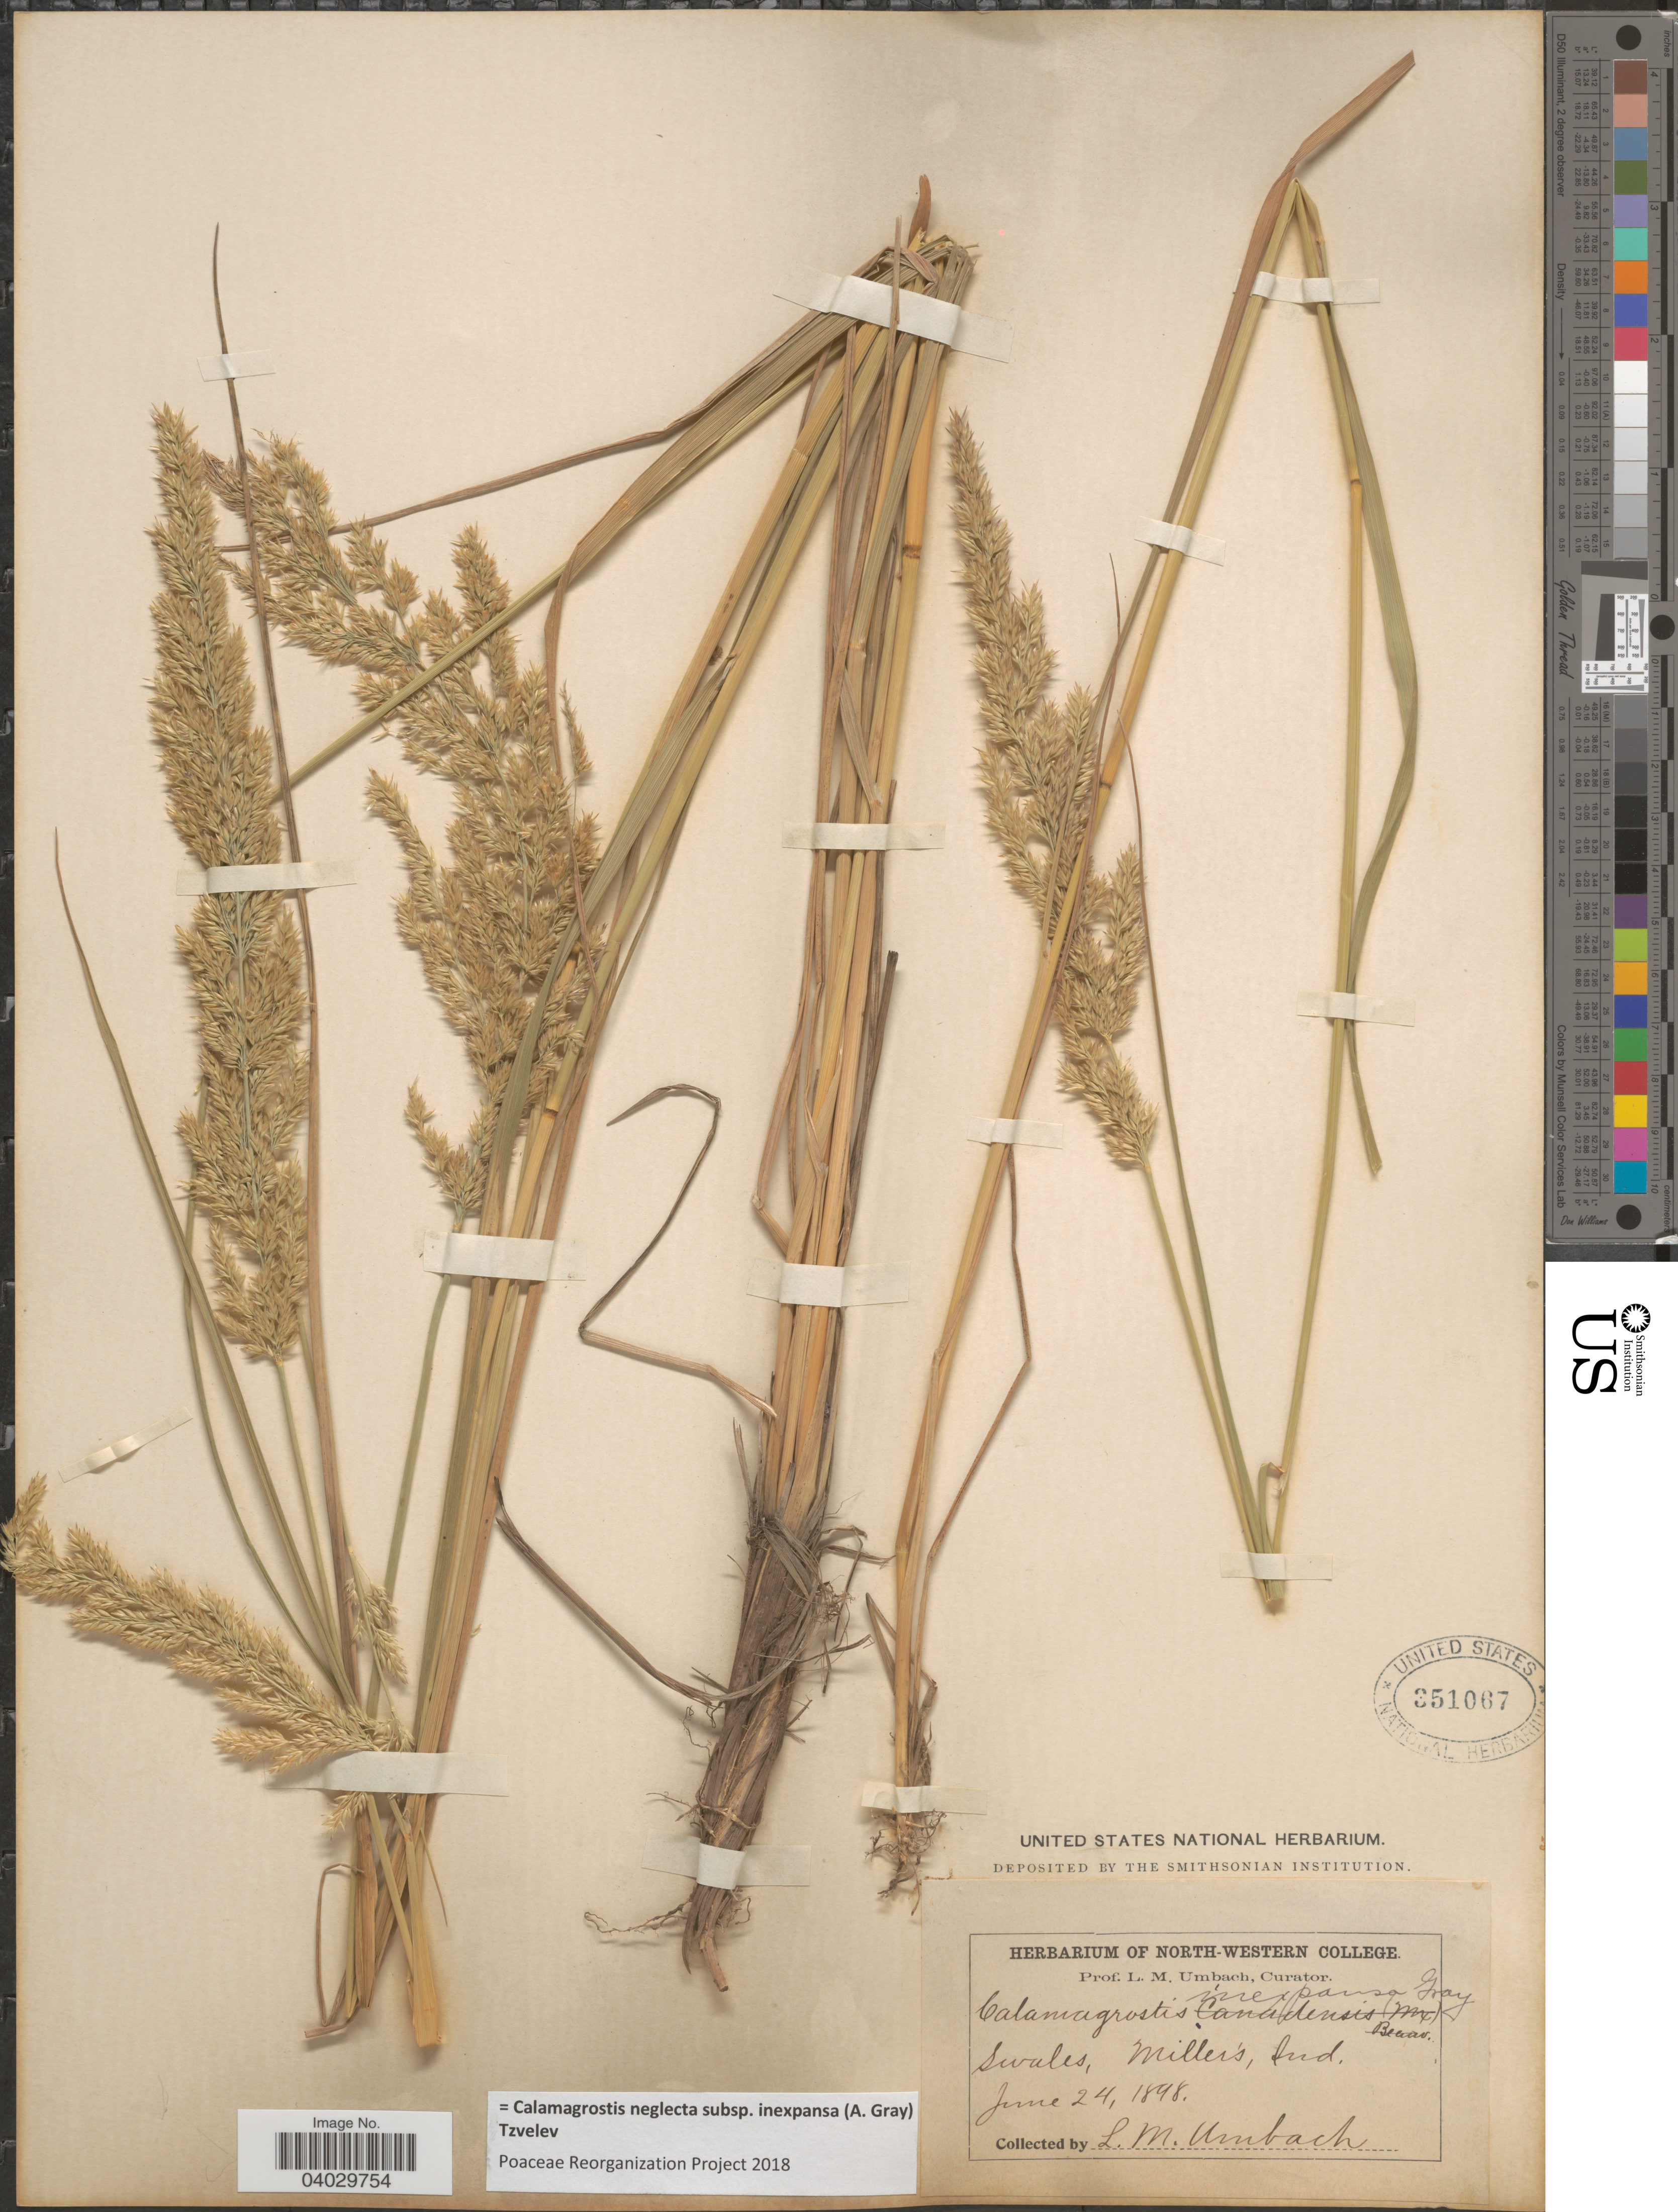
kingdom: Plantae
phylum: Tracheophyta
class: Liliopsida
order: Poales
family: Poaceae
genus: Calamagrostis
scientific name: Calamagrostis neglecta subsp. inexpansa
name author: (A. Gray) Tzvelev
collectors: L. M. Umbach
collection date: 1898-06-24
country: United States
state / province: Indiana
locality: Swales, Miller's.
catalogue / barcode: US 351067